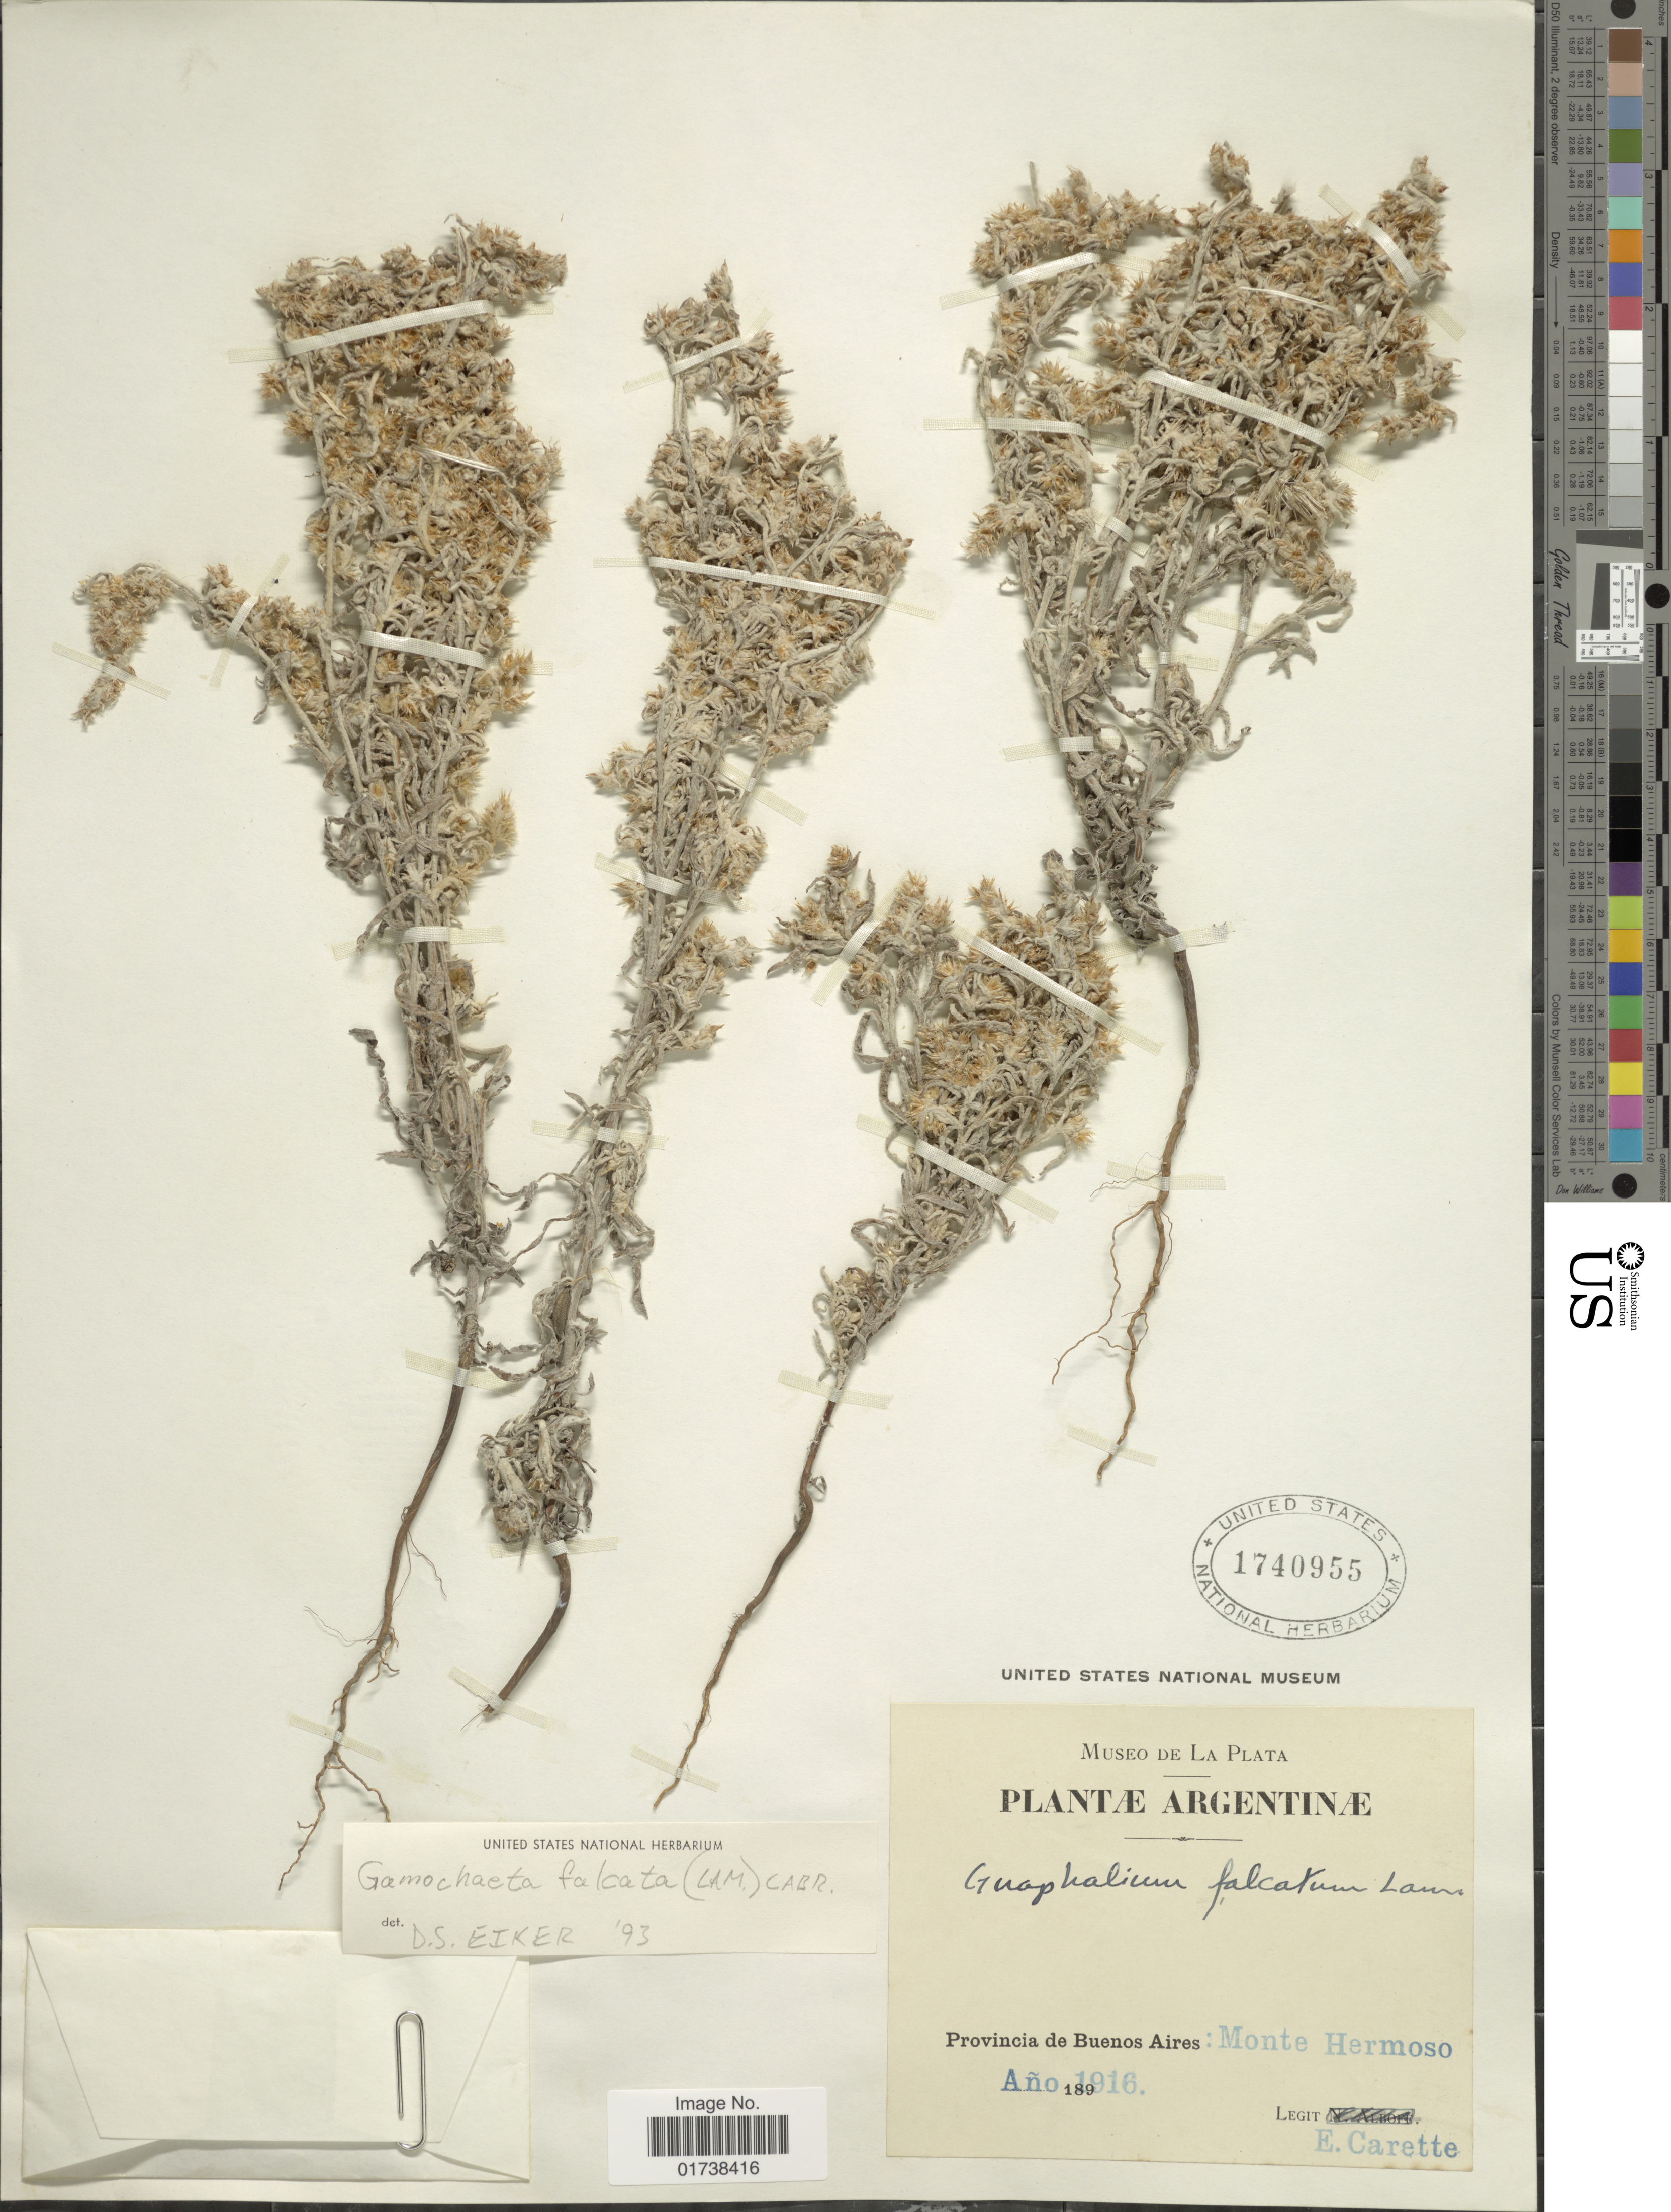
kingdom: Plantae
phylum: Tracheophyta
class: Magnoliopsida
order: Asterales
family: Asteraceae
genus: Gamochaeta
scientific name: Gamochaeta falcata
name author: (Lam.) Cabrera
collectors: E. Carette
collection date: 1916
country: Argentina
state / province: Buenos Aires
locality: Monte Hermoso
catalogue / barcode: US 1740955